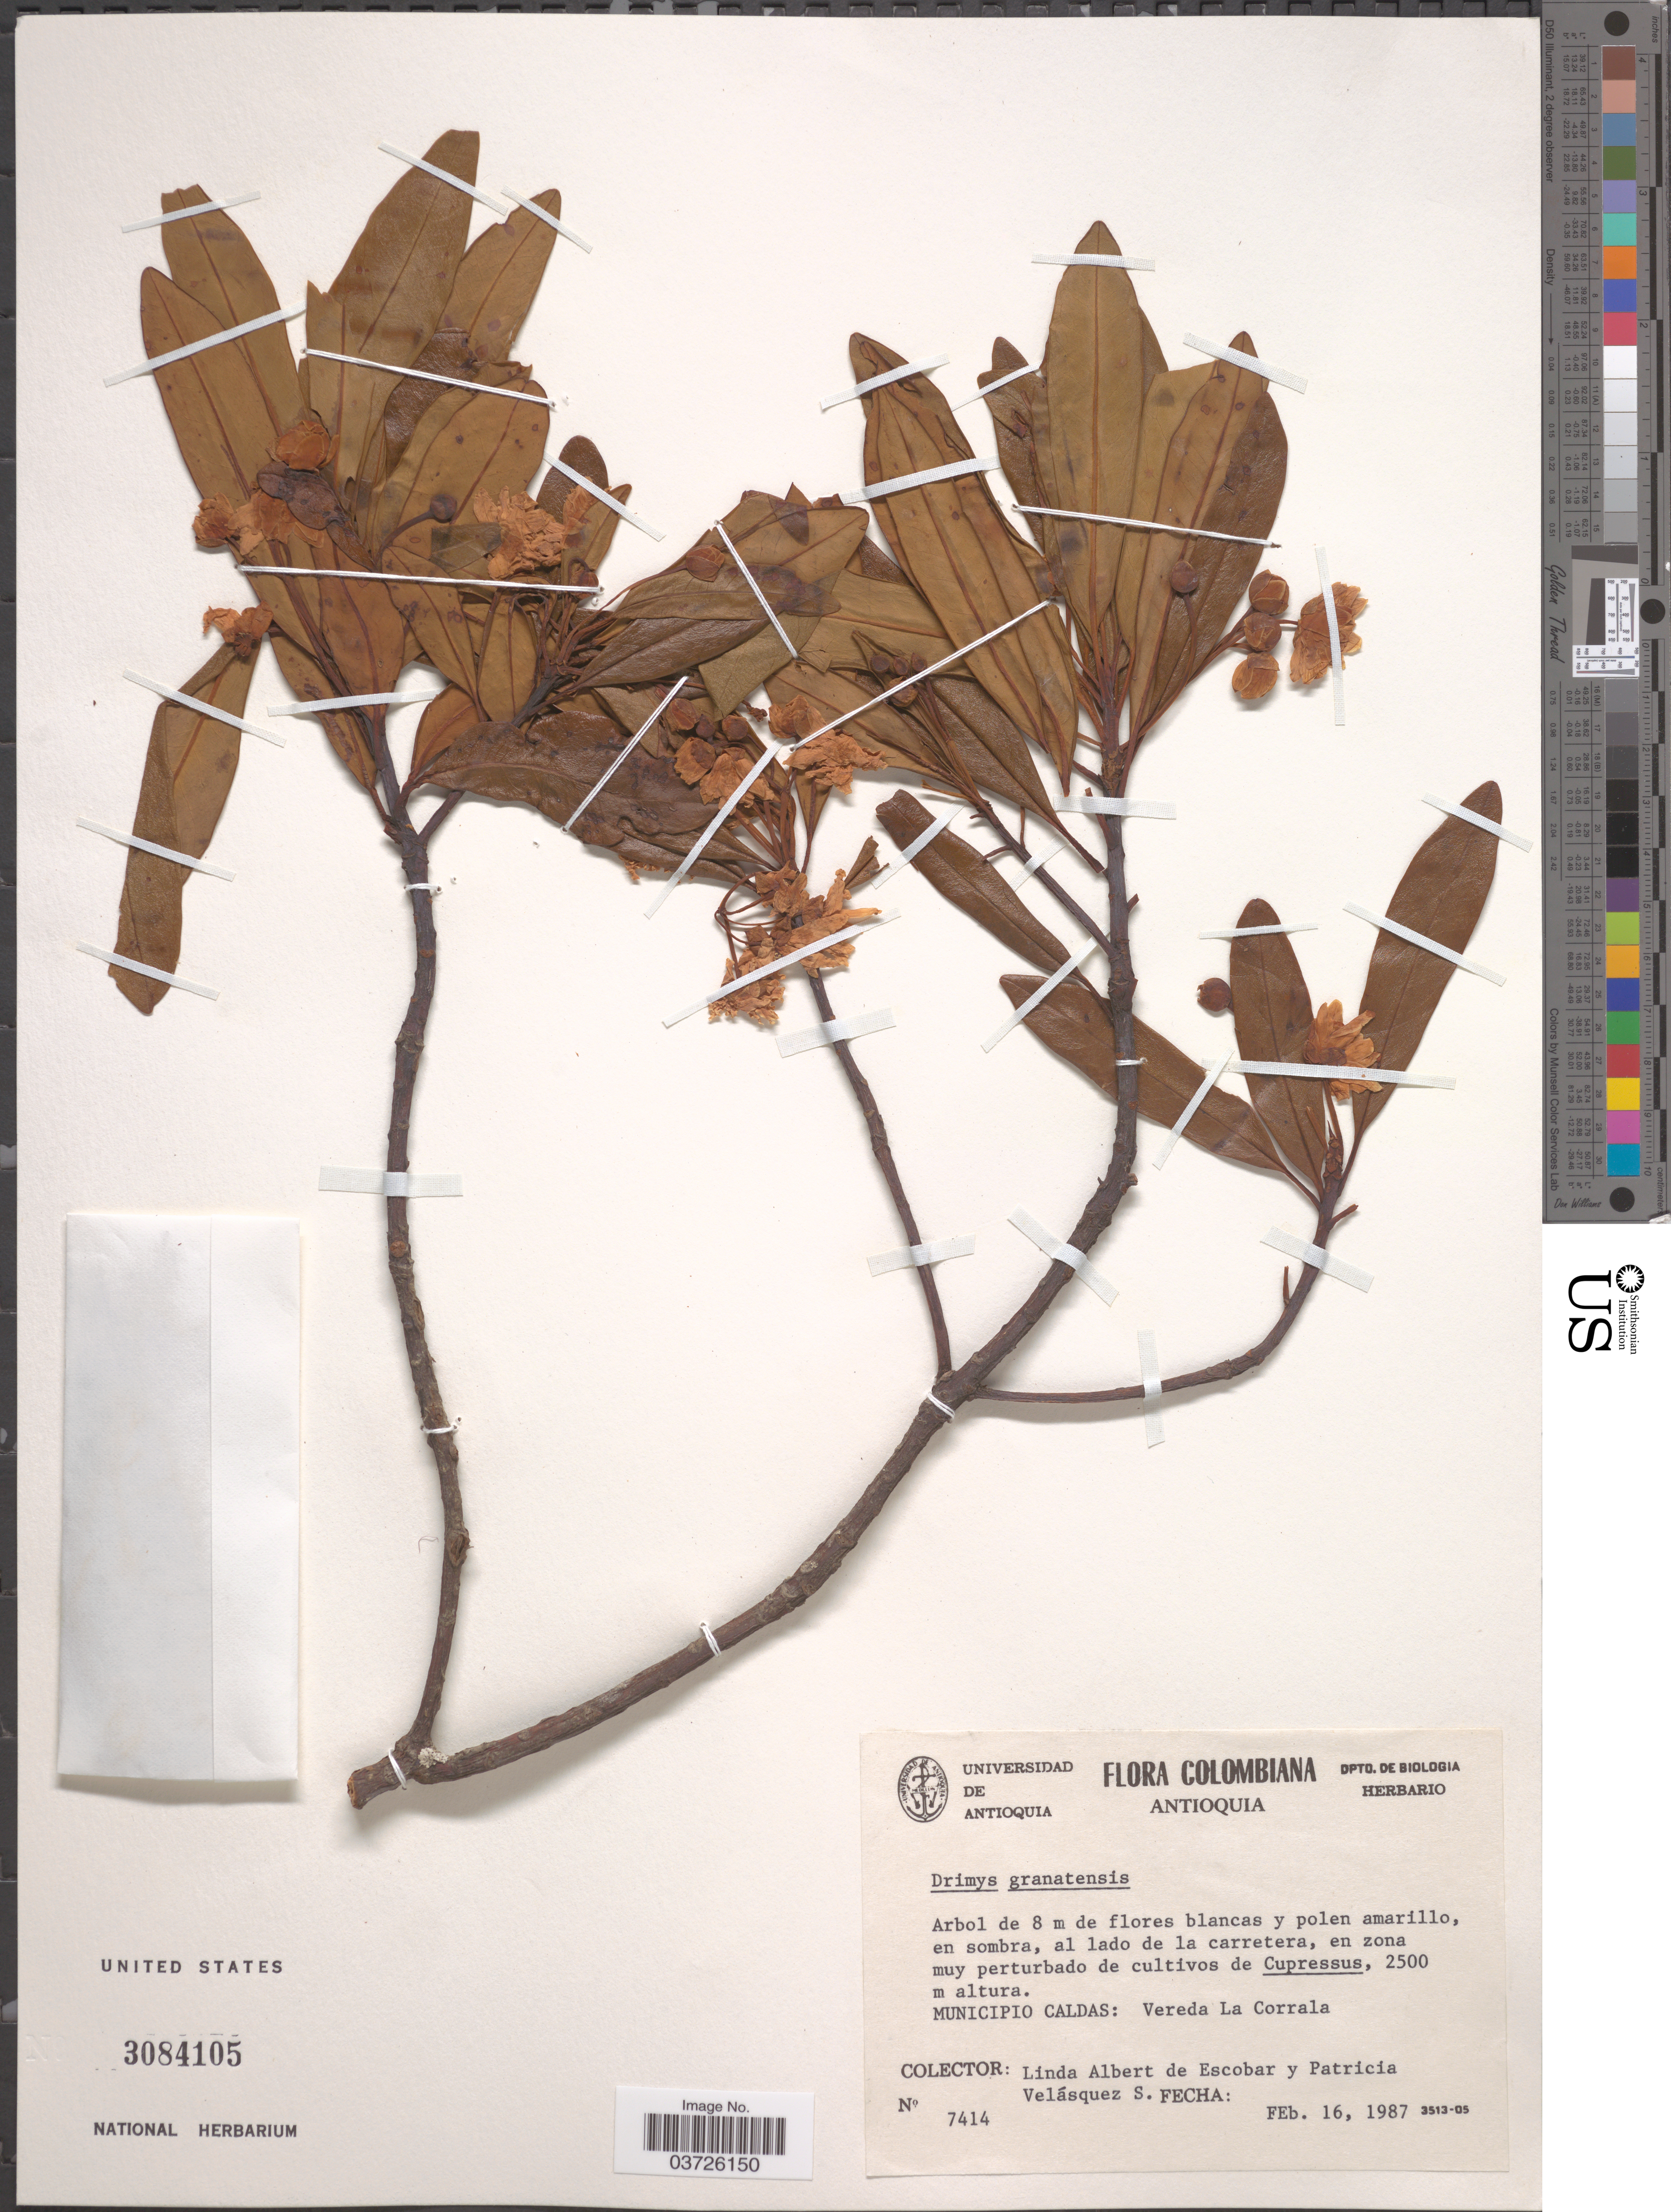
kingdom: Plantae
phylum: Tracheophyta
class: Magnoliopsida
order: Canellales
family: Winteraceae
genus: Drimys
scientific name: Drimys granadensis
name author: L. f.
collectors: L. K. de Escobar, P. Velasquez & P. Velasquez S.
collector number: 7414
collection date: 1987-02-16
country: Colombia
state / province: Caldas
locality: Municipio Caldas: Vereda La Corrala.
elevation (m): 2500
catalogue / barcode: US 3084105